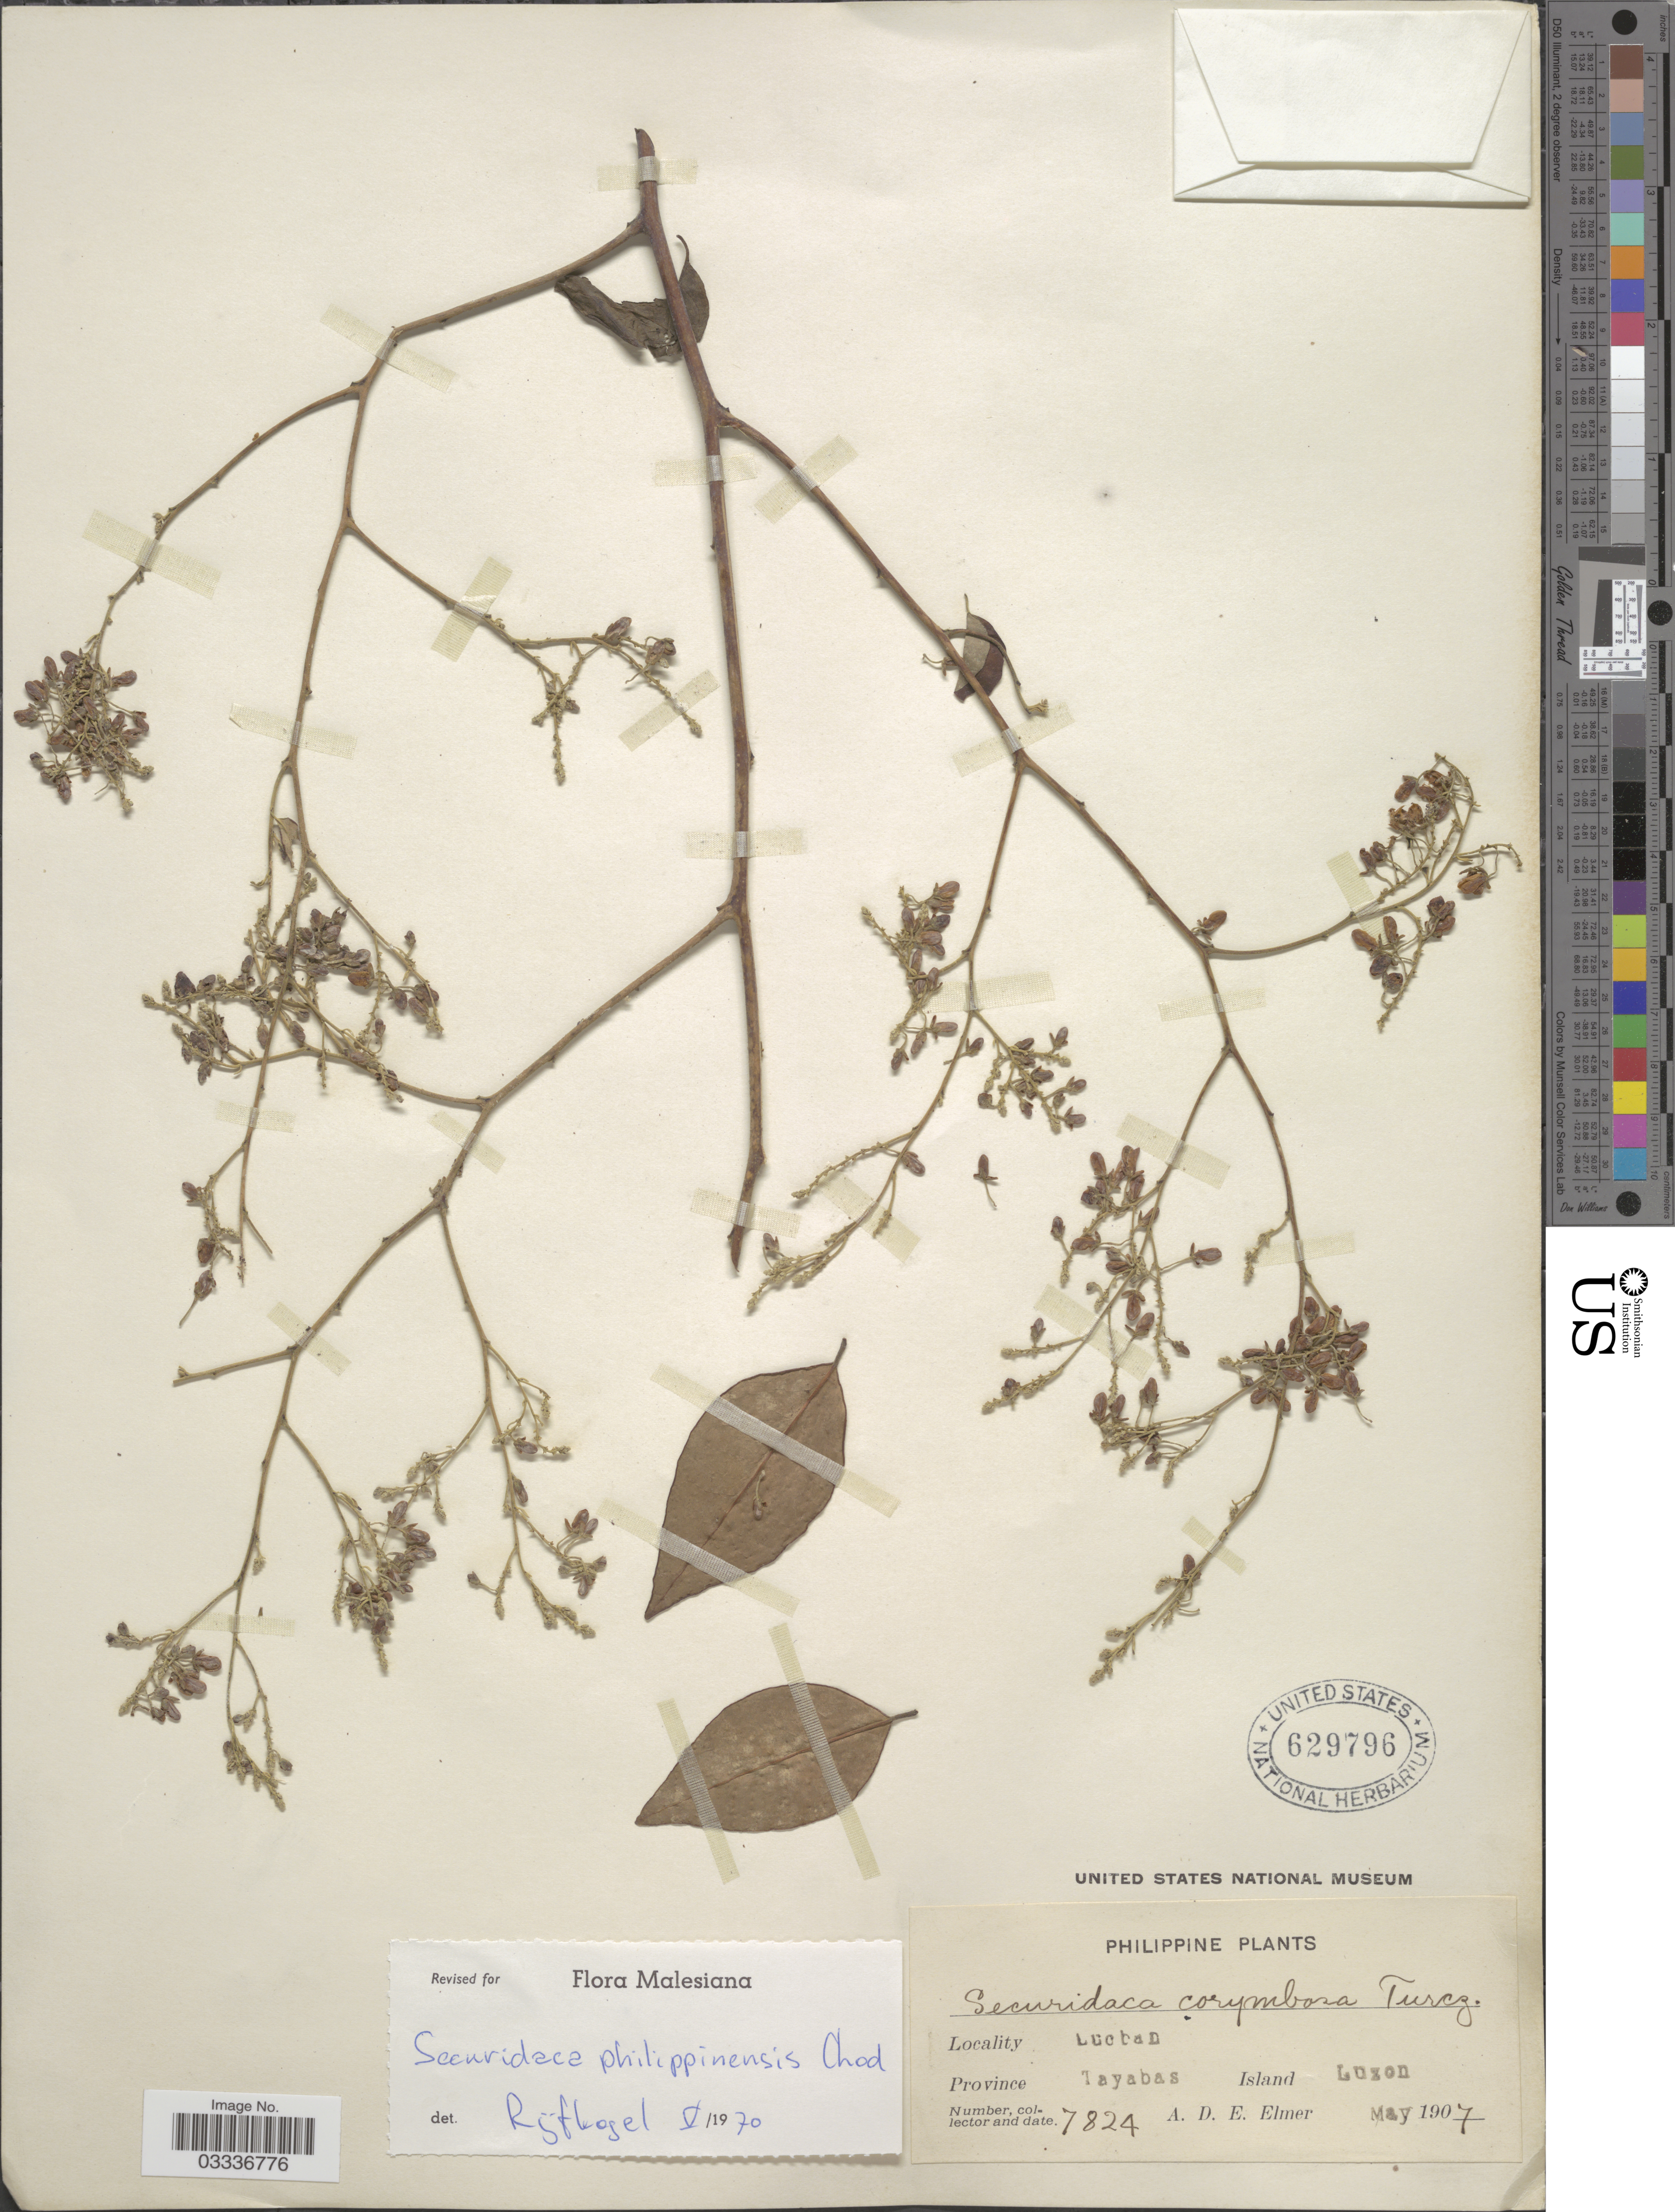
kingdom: Plantae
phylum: Tracheophyta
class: Magnoliopsida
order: Fabales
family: Polygalaceae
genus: Securidaca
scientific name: Securidaca philippinensis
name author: Chodat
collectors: A. D. E. Elmer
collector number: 7824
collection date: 1907-05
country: Philippines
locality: Lucban Province Tayabas Island Luzon.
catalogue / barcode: US 629796